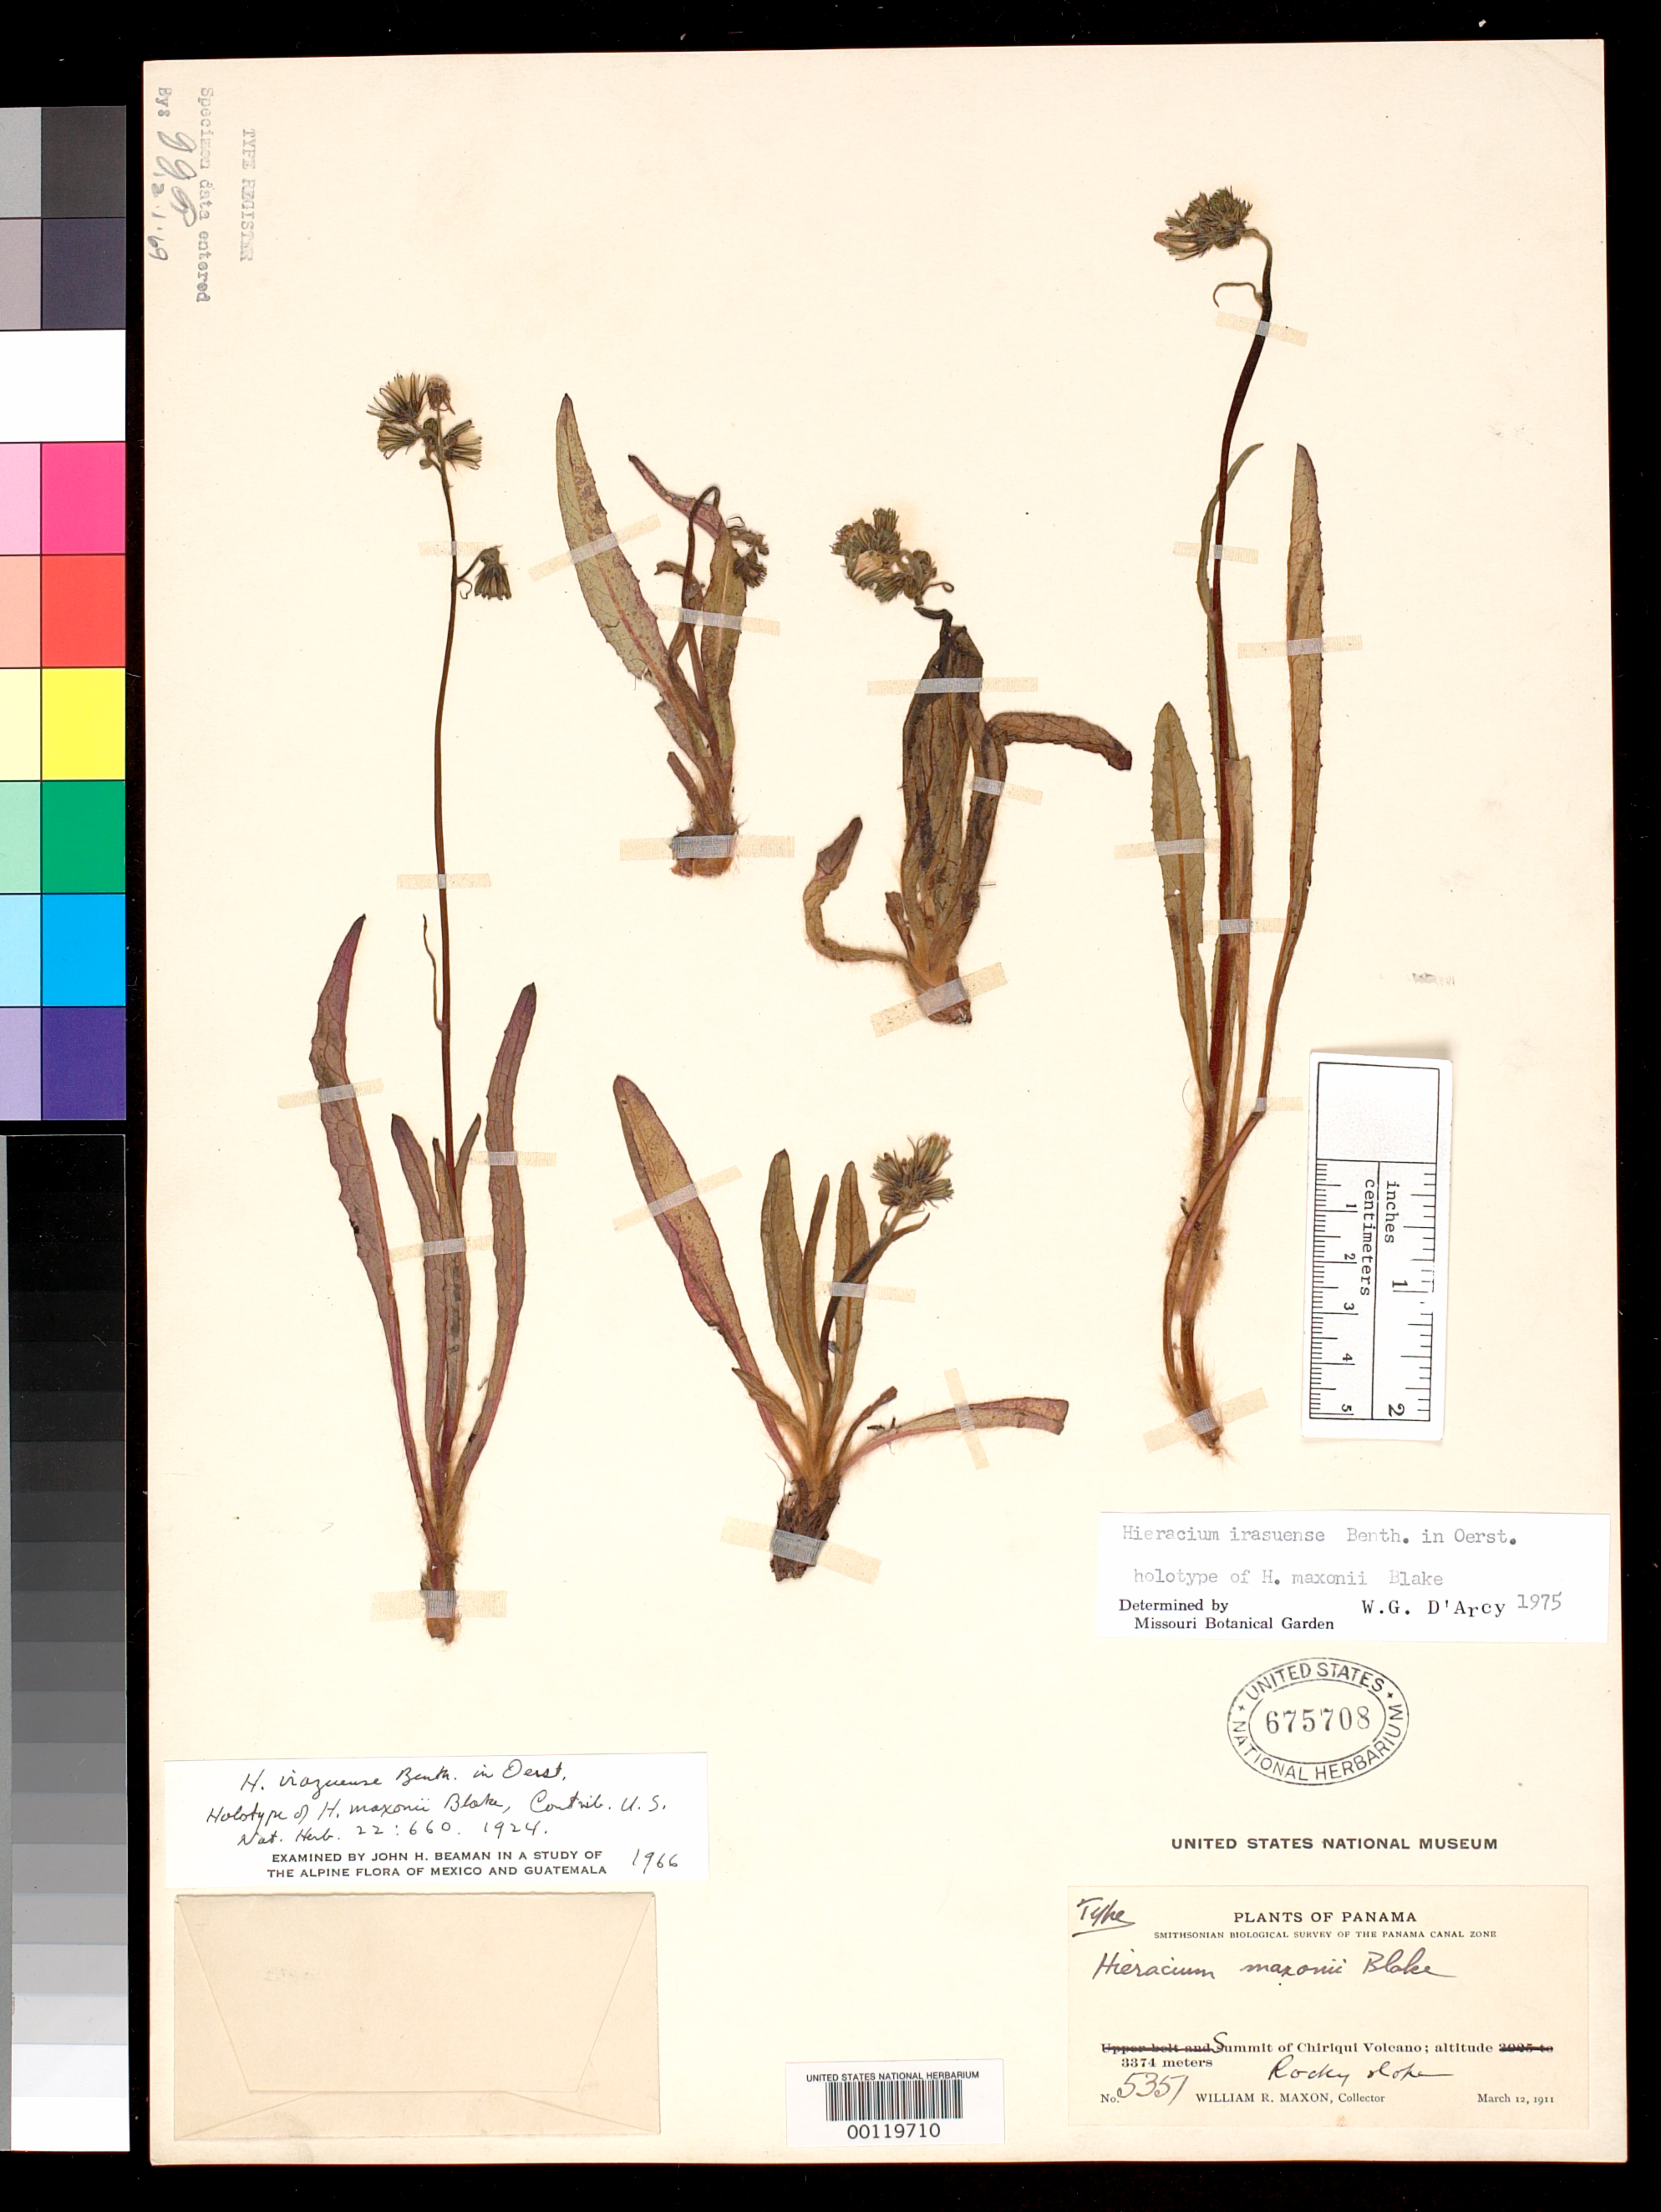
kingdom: Plantae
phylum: Tracheophyta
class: Magnoliopsida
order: Asterales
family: Asteraceae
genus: Hieracium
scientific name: Hieracium maxonii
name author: S.F. Blake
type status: Holotype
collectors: W. R. Maxon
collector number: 5351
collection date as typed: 12 Mar 1911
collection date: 1911-03-12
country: Panama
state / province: Chiriquí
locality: Chiriqui Volcano.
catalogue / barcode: US 675708